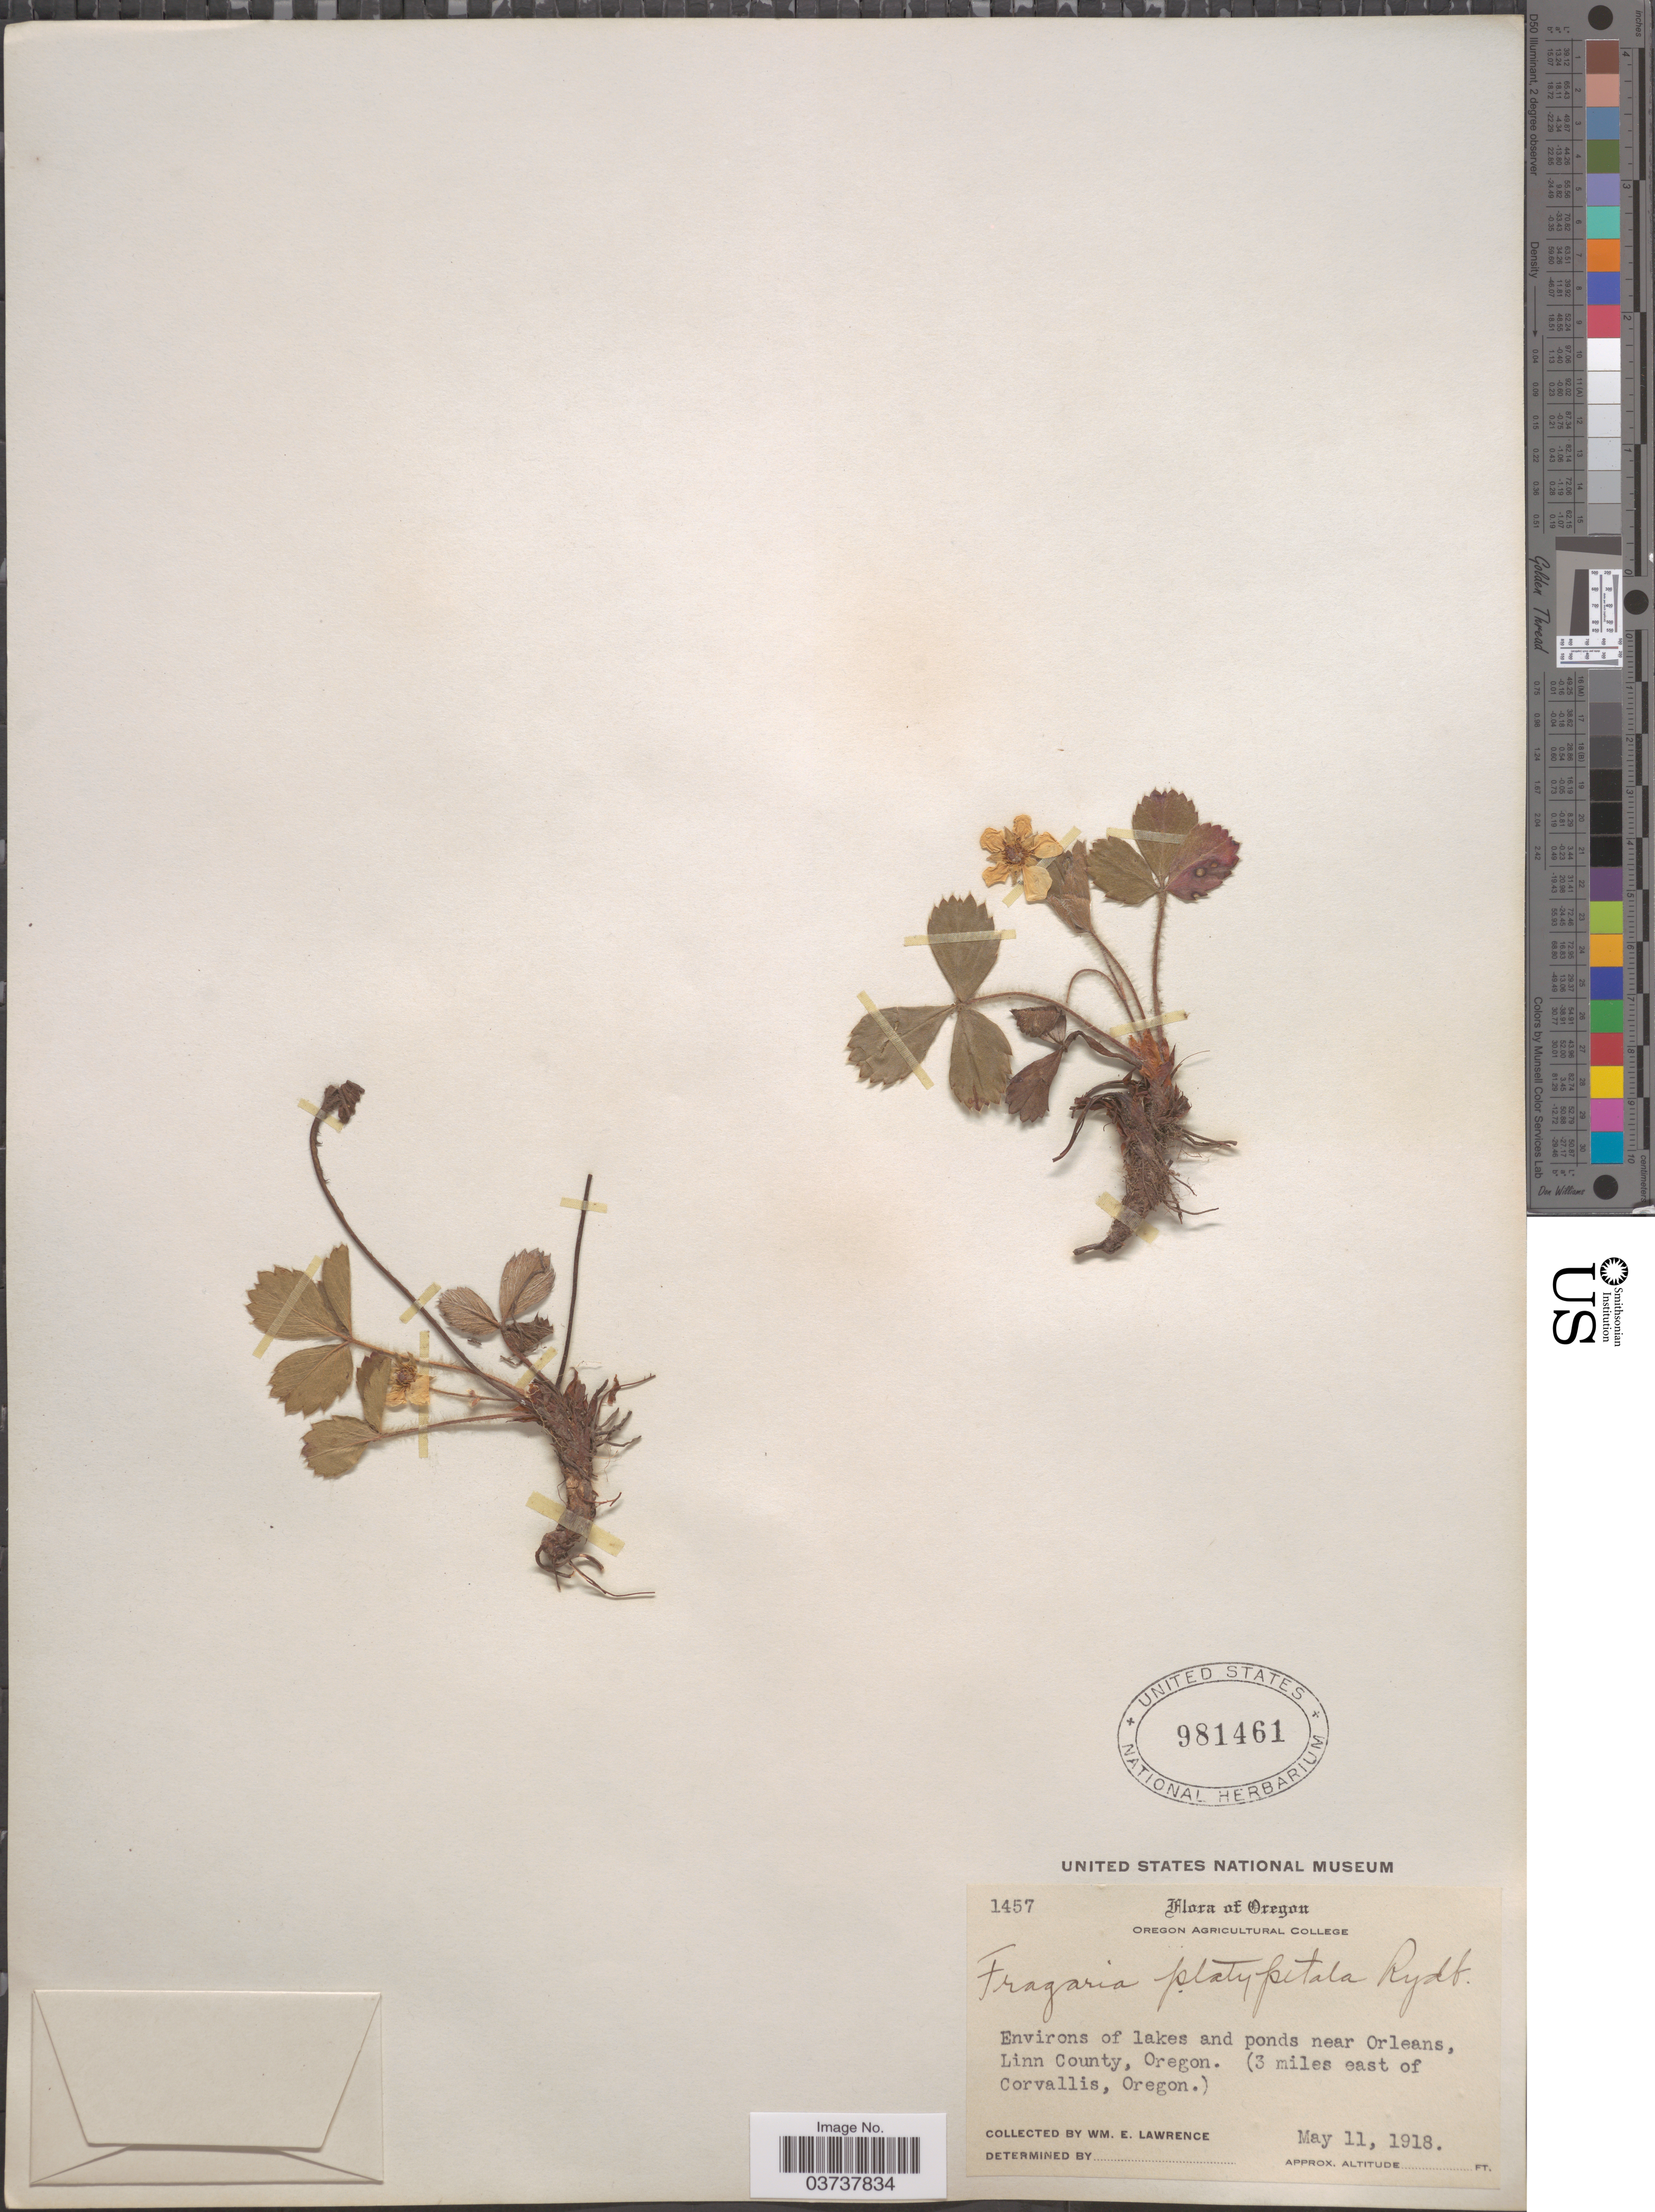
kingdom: Plantae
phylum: Tracheophyta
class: Magnoliopsida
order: Rosales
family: Rosaceae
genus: Fragaria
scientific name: Fragaria virginiana subsp. platypetala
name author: (Rydb.) Staudt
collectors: W. Lawrence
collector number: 1457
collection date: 1918-05-11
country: United States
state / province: Oregon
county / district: Linn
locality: Environs of lakes and ponds near Orleans, Linn County. (3 miles east of Corvallis).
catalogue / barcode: US 981461